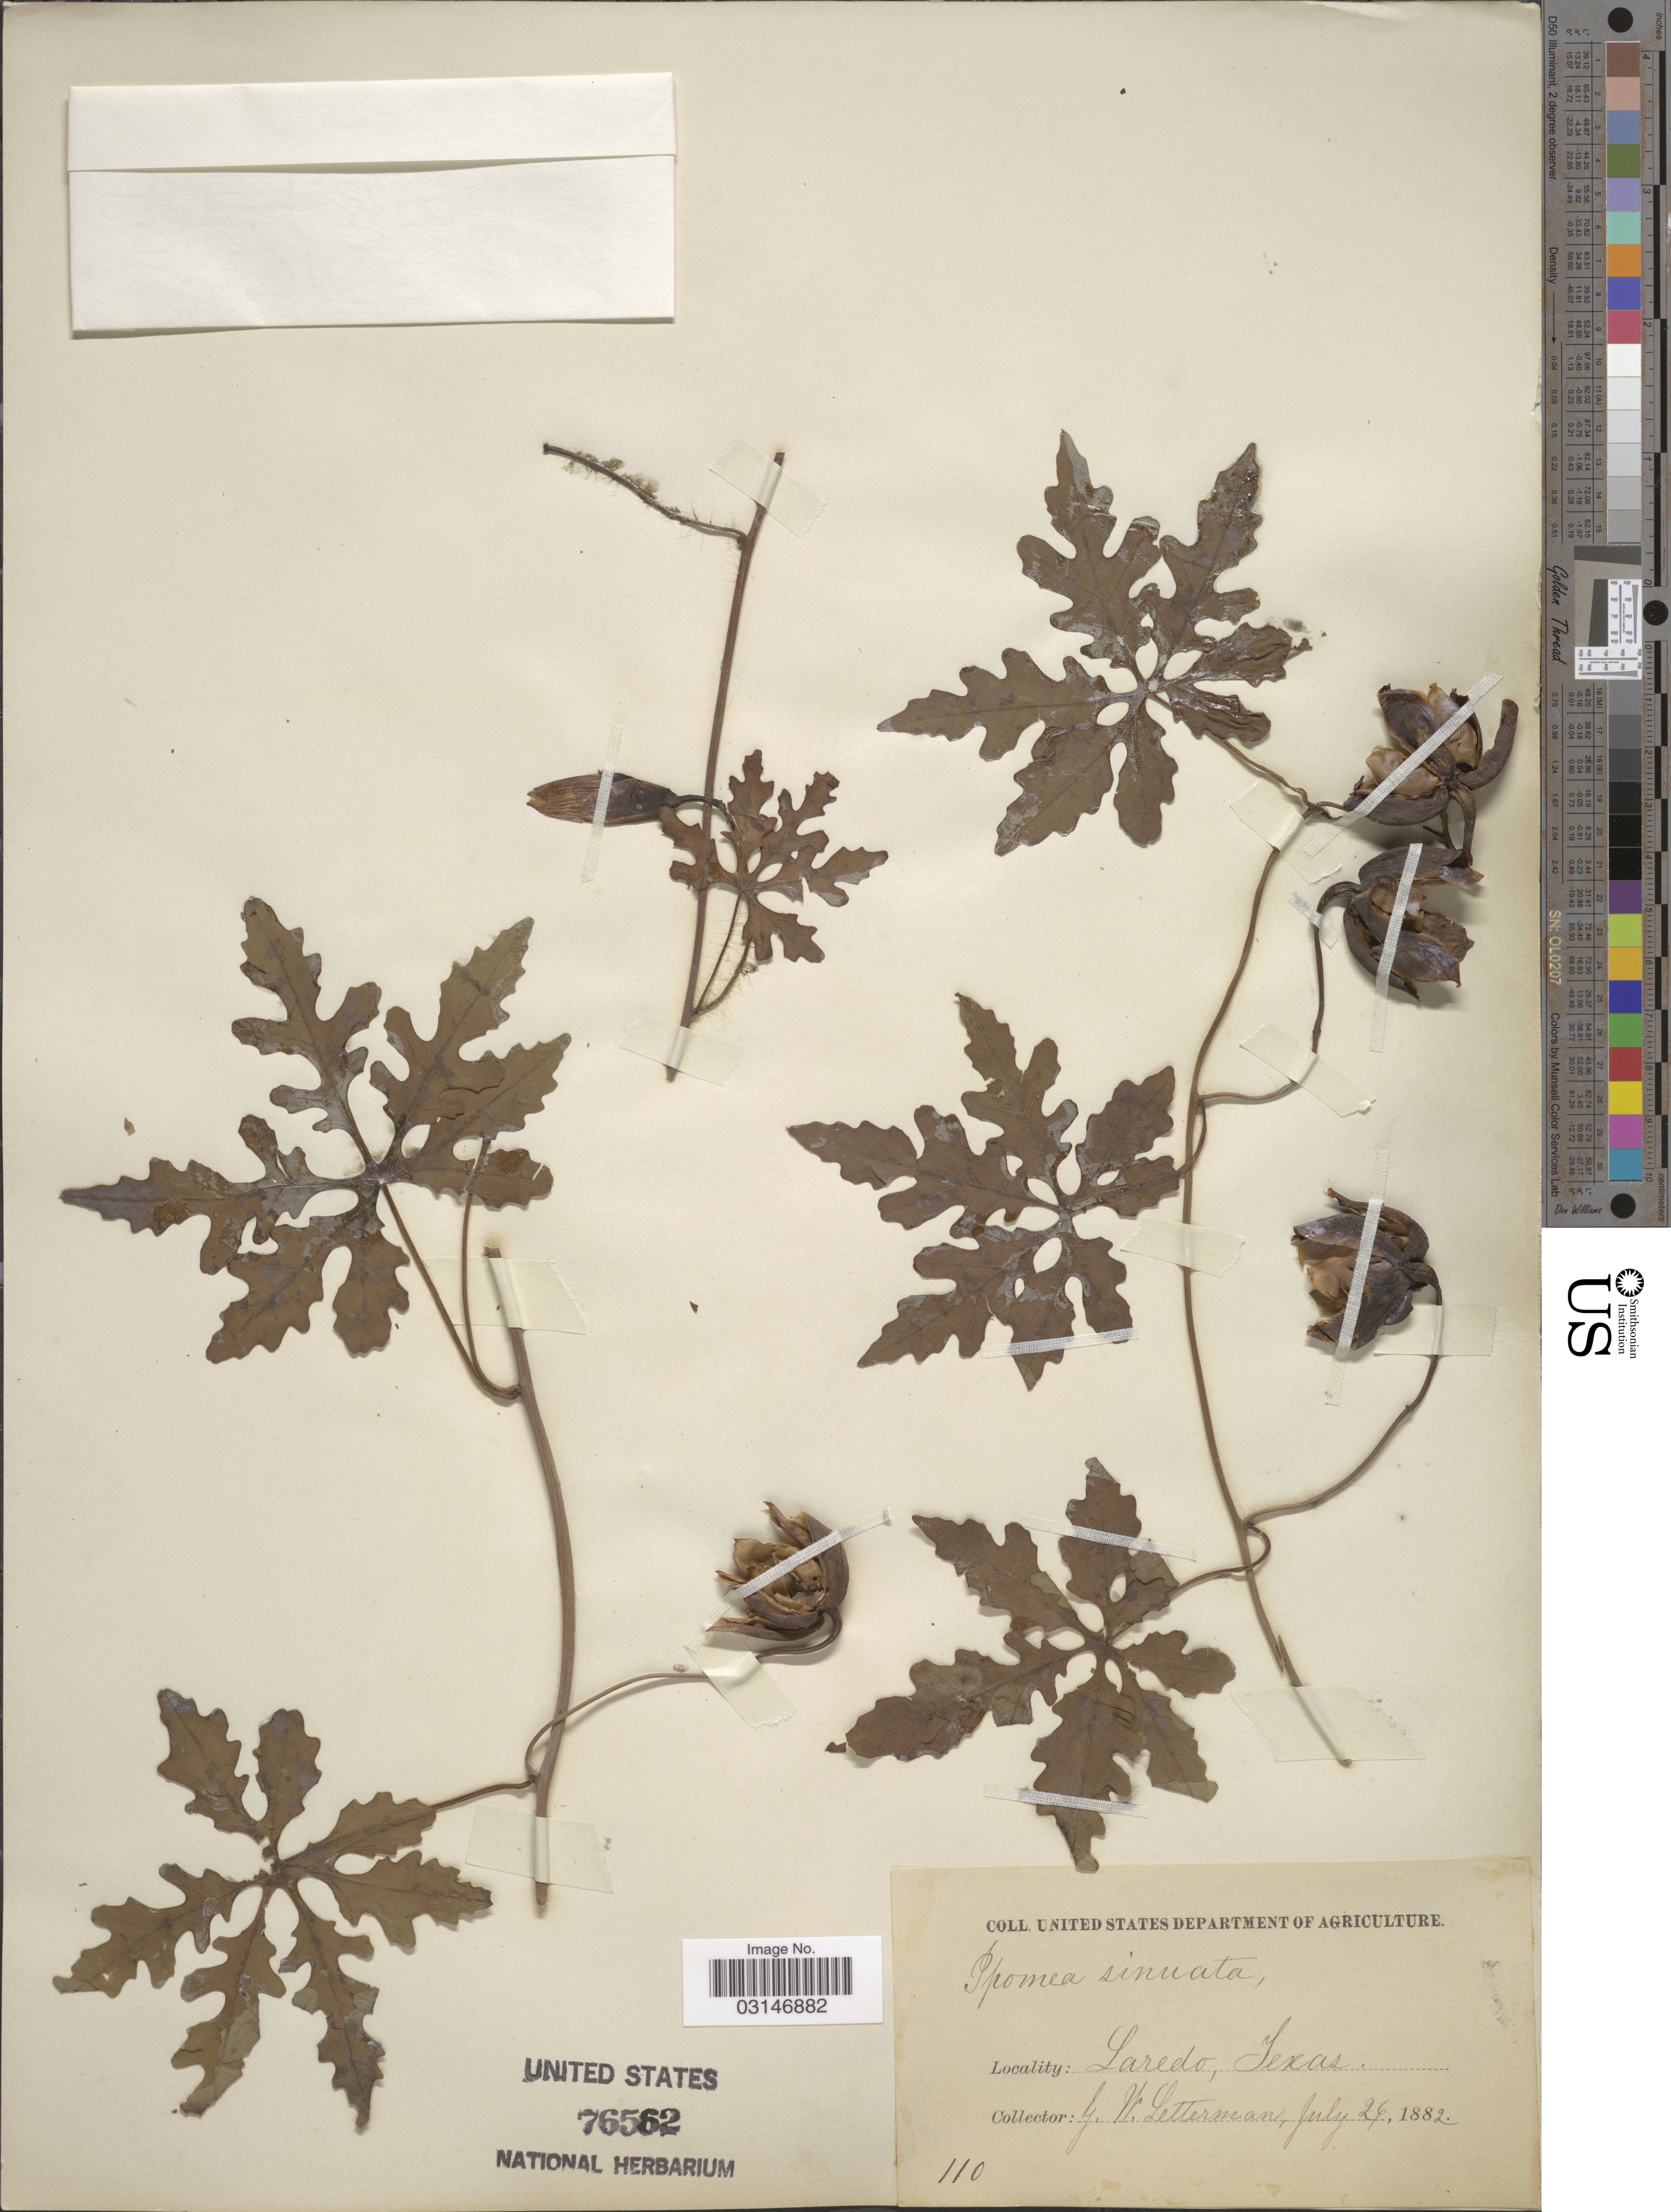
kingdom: Plantae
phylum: Tracheophyta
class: Magnoliopsida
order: Solanales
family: Convolvulaceae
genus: Distimake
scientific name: Distimake dissectus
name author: (Jacq.) A. R. Simões & Staples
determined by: Strong, Mark T., (BOT), Smithsonian Institution - National Museum of Natural History (UNITED STATES)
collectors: G. W. Letterman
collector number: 110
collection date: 1882-07-26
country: United States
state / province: Texas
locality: Laredo.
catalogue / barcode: US 76562